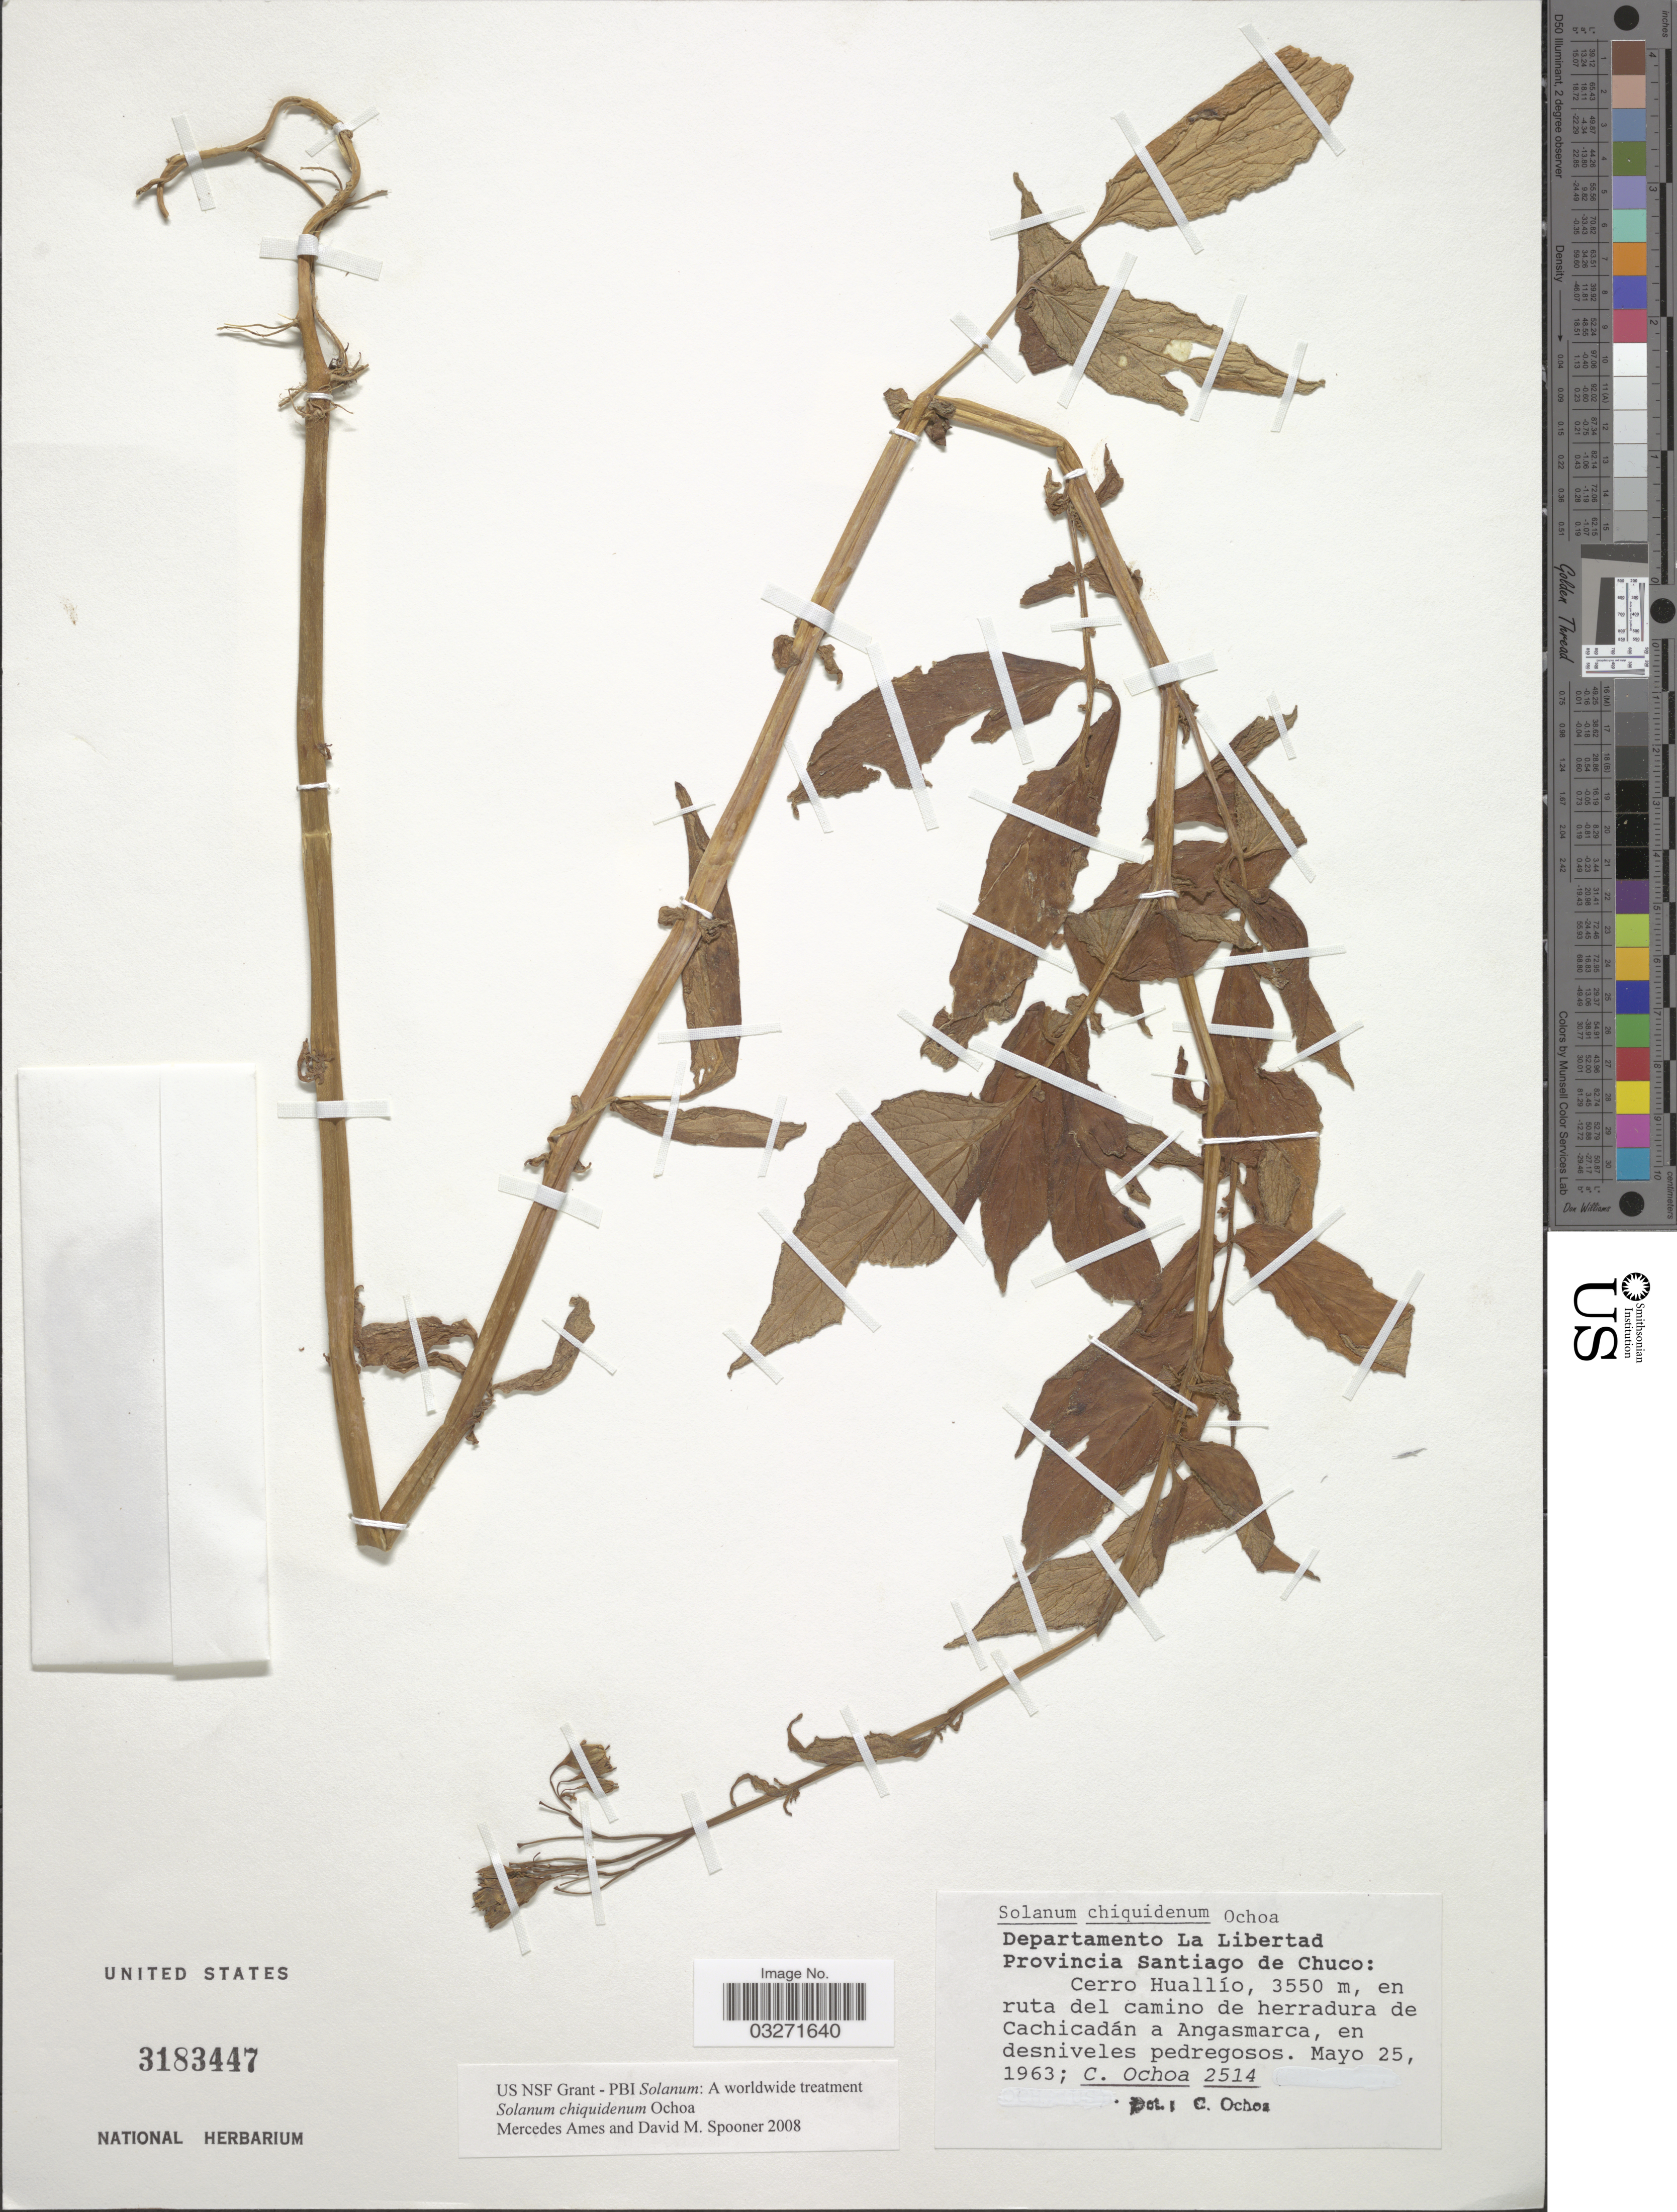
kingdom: Plantae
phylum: Tracheophyta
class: Magnoliopsida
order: Solanales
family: Solanaceae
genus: Solanum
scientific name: Solanum chiquidenum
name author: Ochoa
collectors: C. Ochoa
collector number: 2514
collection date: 1963-05-25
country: Peru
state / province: La Libertad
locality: Departamento La Libertad. Provincia Santiago de Chuco: Cerro Huallío, en ruta del camino de herradura de Cachicadán a Angasmarca.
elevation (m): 3550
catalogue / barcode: US 3183447